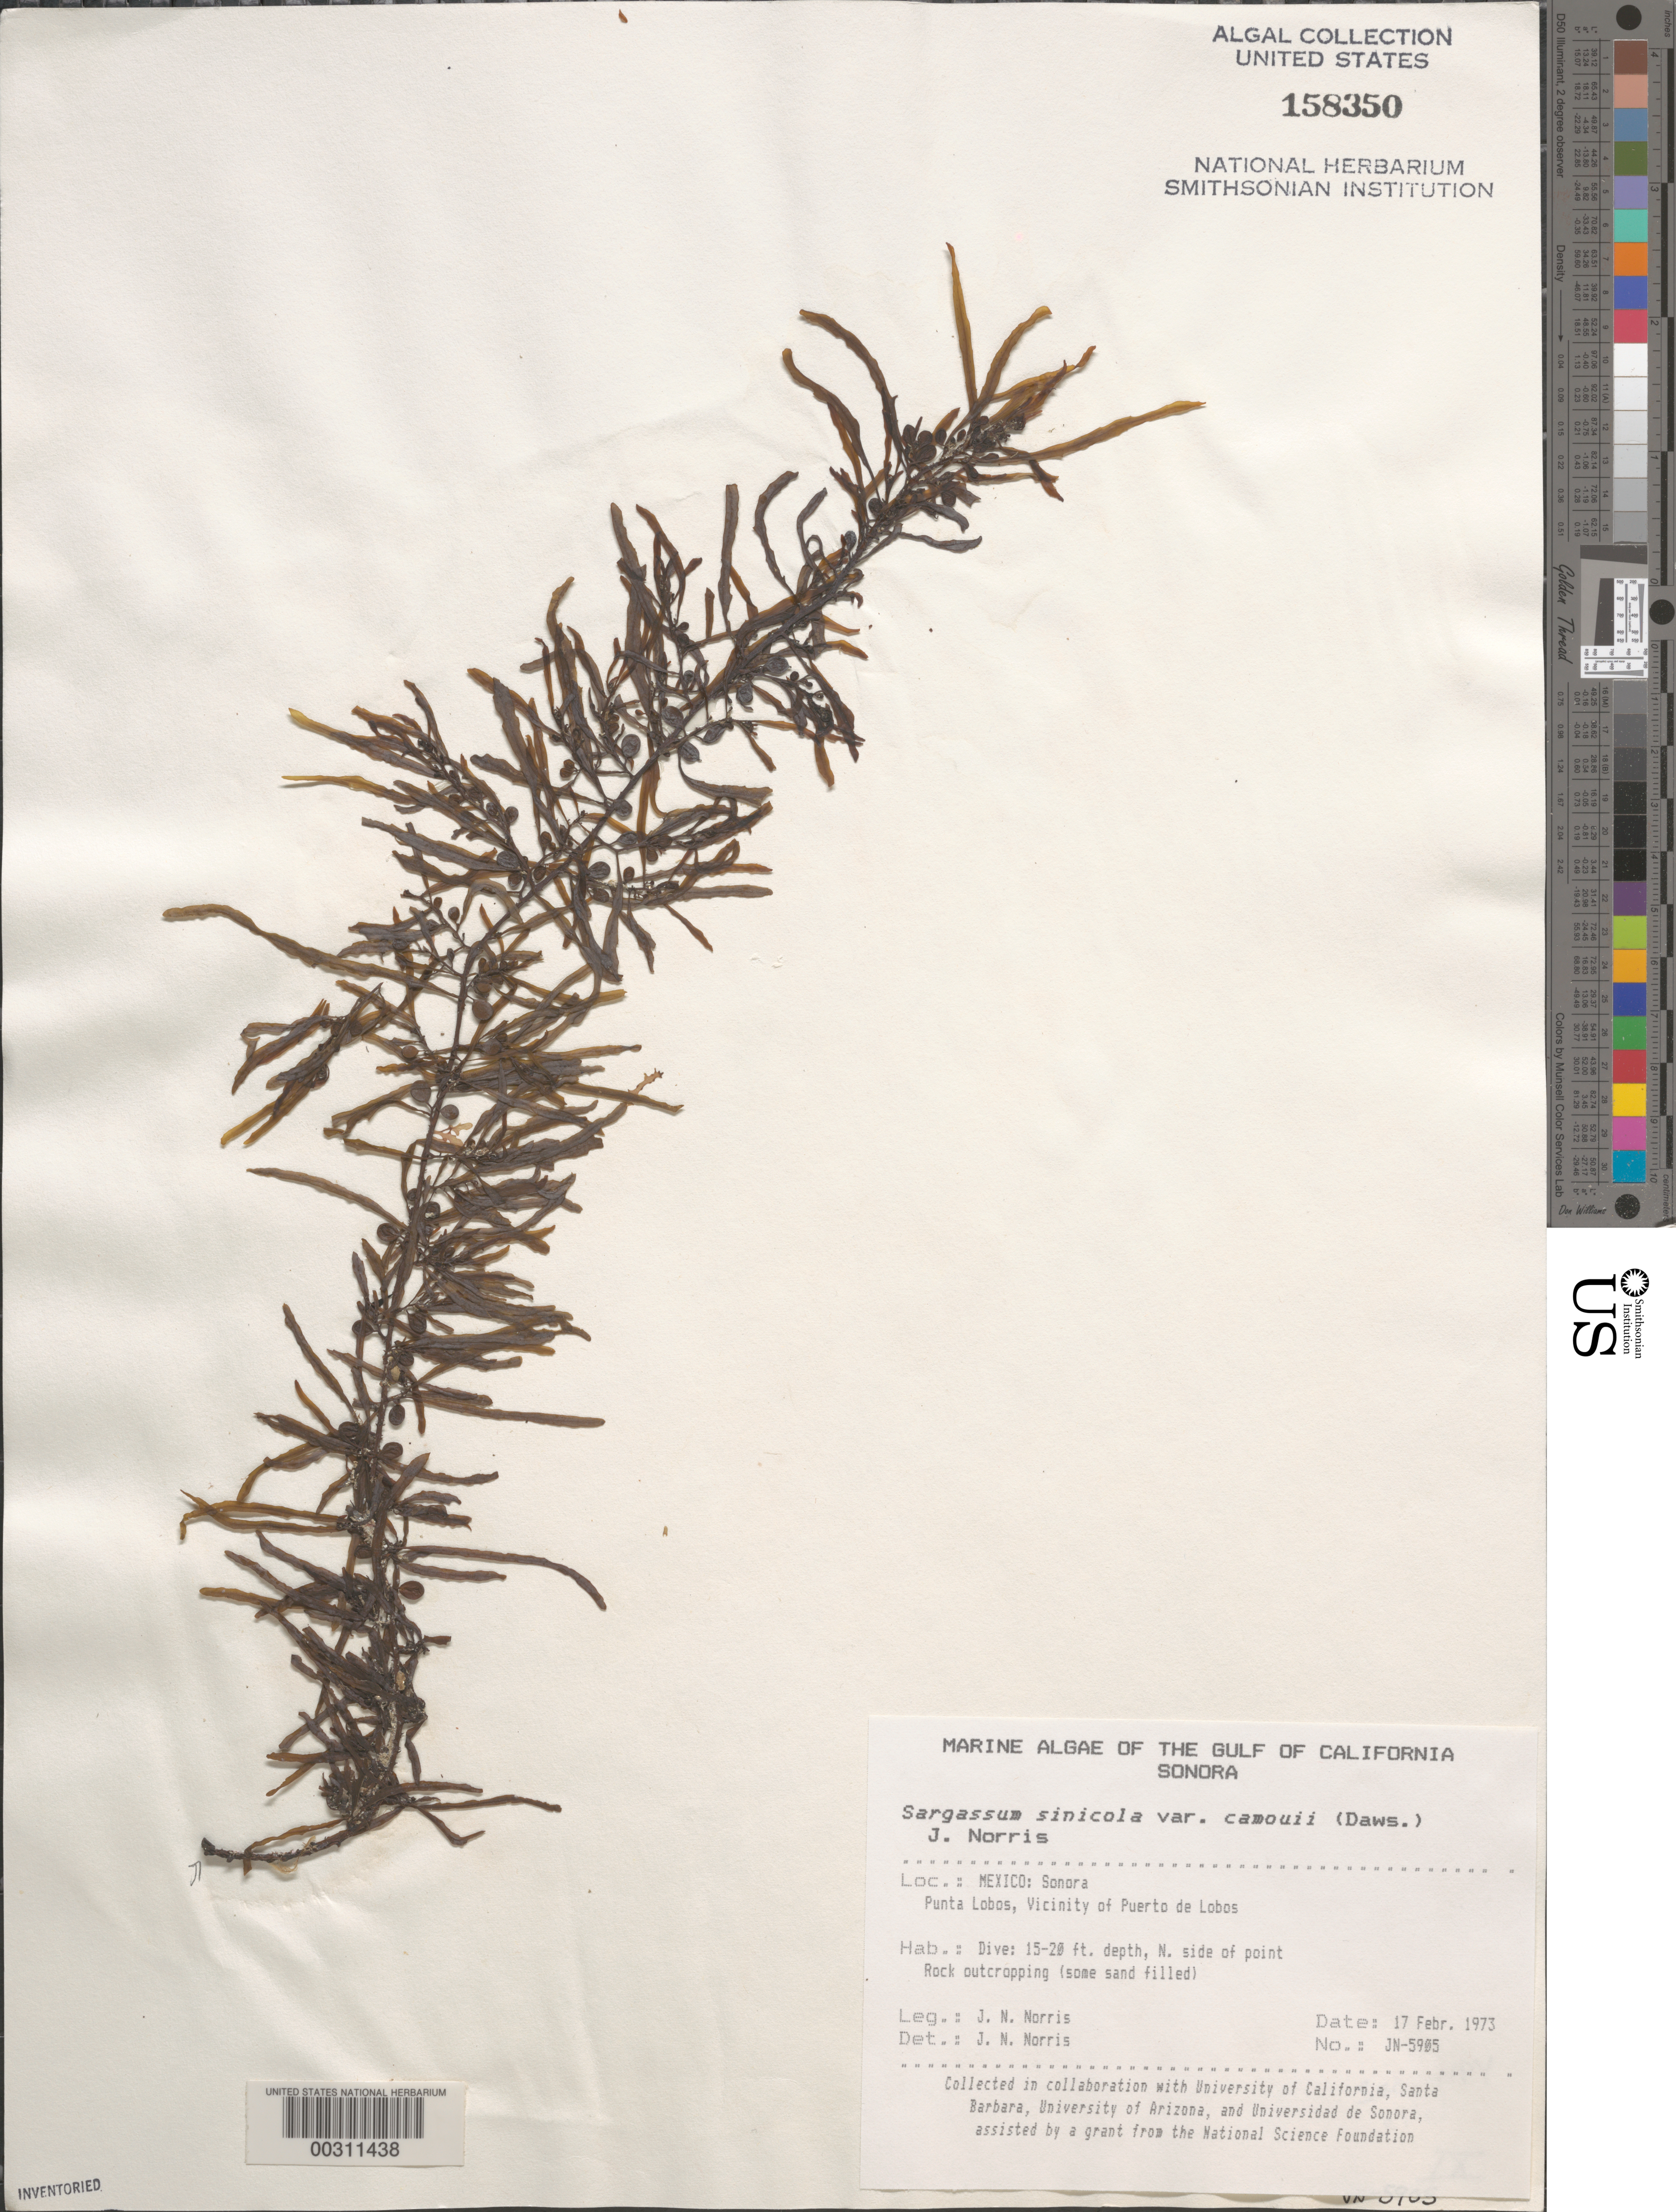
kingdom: Chromista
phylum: Ochrophyta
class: Phaeophyceae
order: Fucales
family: Sargassaceae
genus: Sargassum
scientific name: Sargassum sinicola var. camouii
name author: (E.Y. Dawson) J.N. Norris & Yensen in McCourt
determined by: Norris, James N.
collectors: J. N. Norris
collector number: JN-5905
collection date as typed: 17 Feb 1973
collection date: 1973-02-17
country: Mexico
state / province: Sonora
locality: Punta Lobos, Puerto de Lobos area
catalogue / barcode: US 158350